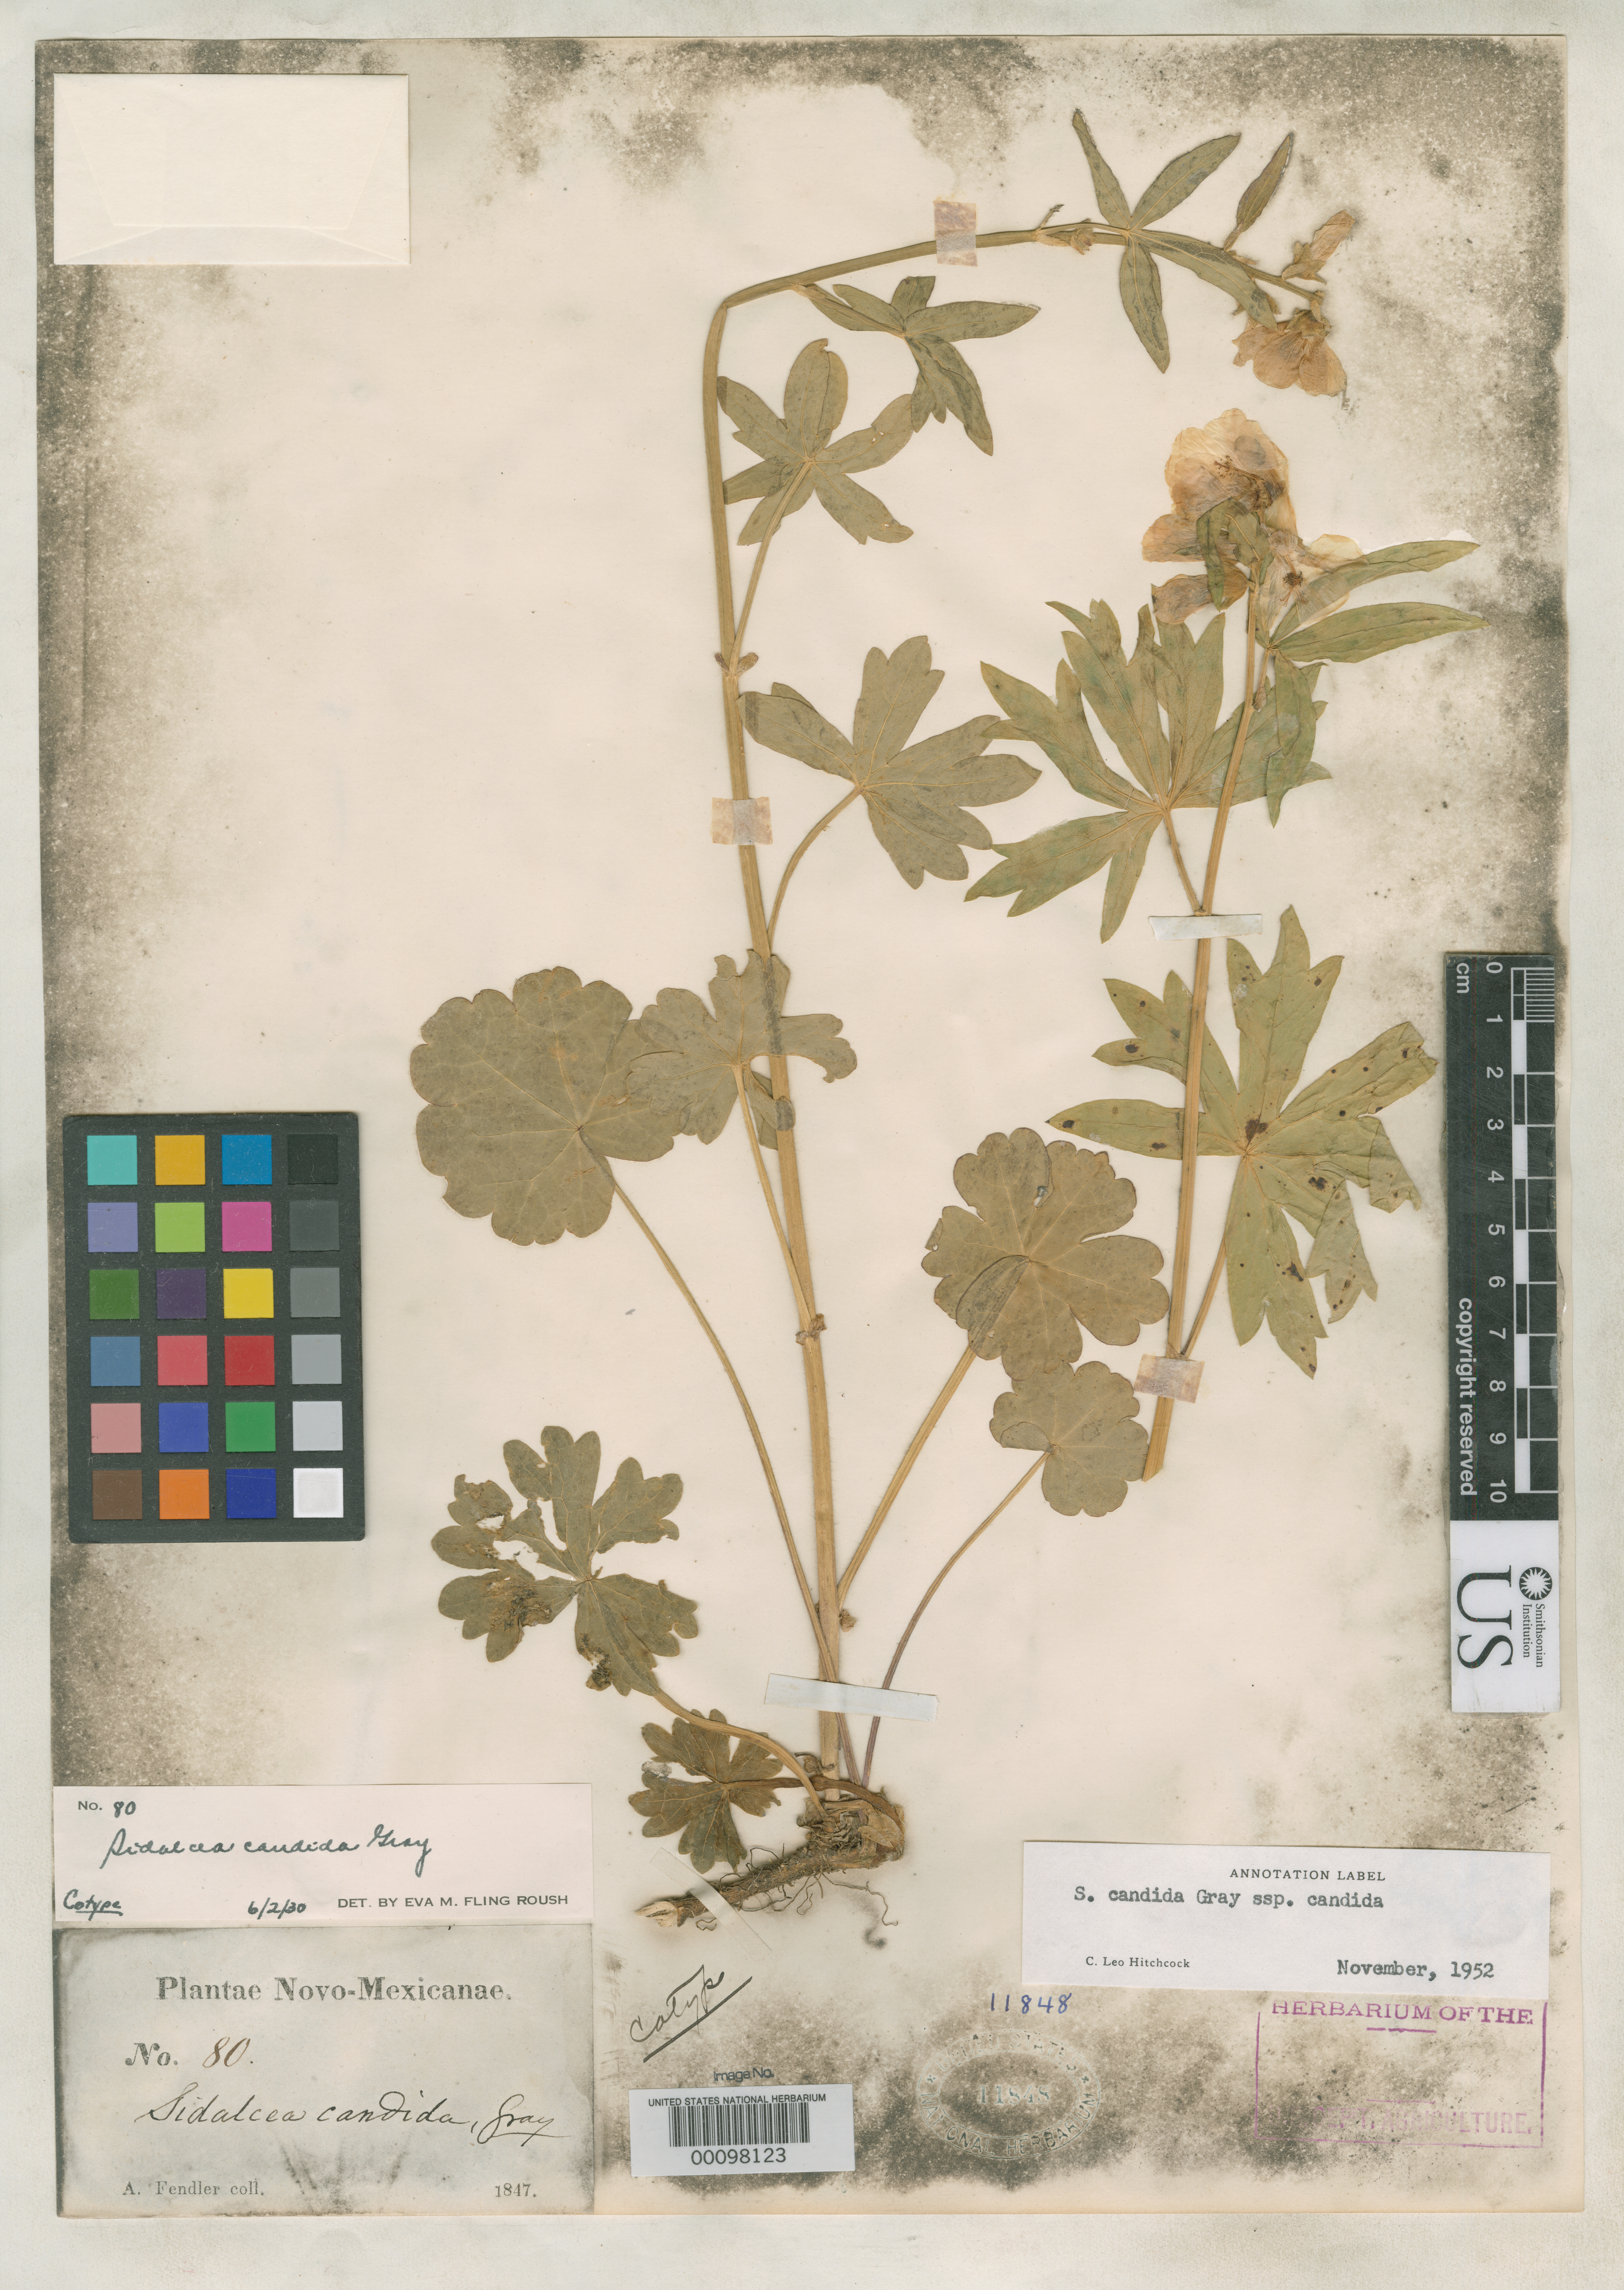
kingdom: Plantae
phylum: Tracheophyta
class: Magnoliopsida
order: Malvales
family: Malvaceae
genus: Sidalcea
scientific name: Sidalcea candida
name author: A. Gray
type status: Type Collection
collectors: A. Fendler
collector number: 80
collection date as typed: Jun 1847 to -- Jul 1847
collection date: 1847-06/1847-07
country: United States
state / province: New Mexico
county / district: Santa Fe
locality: Santa Fe creek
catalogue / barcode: US 11848